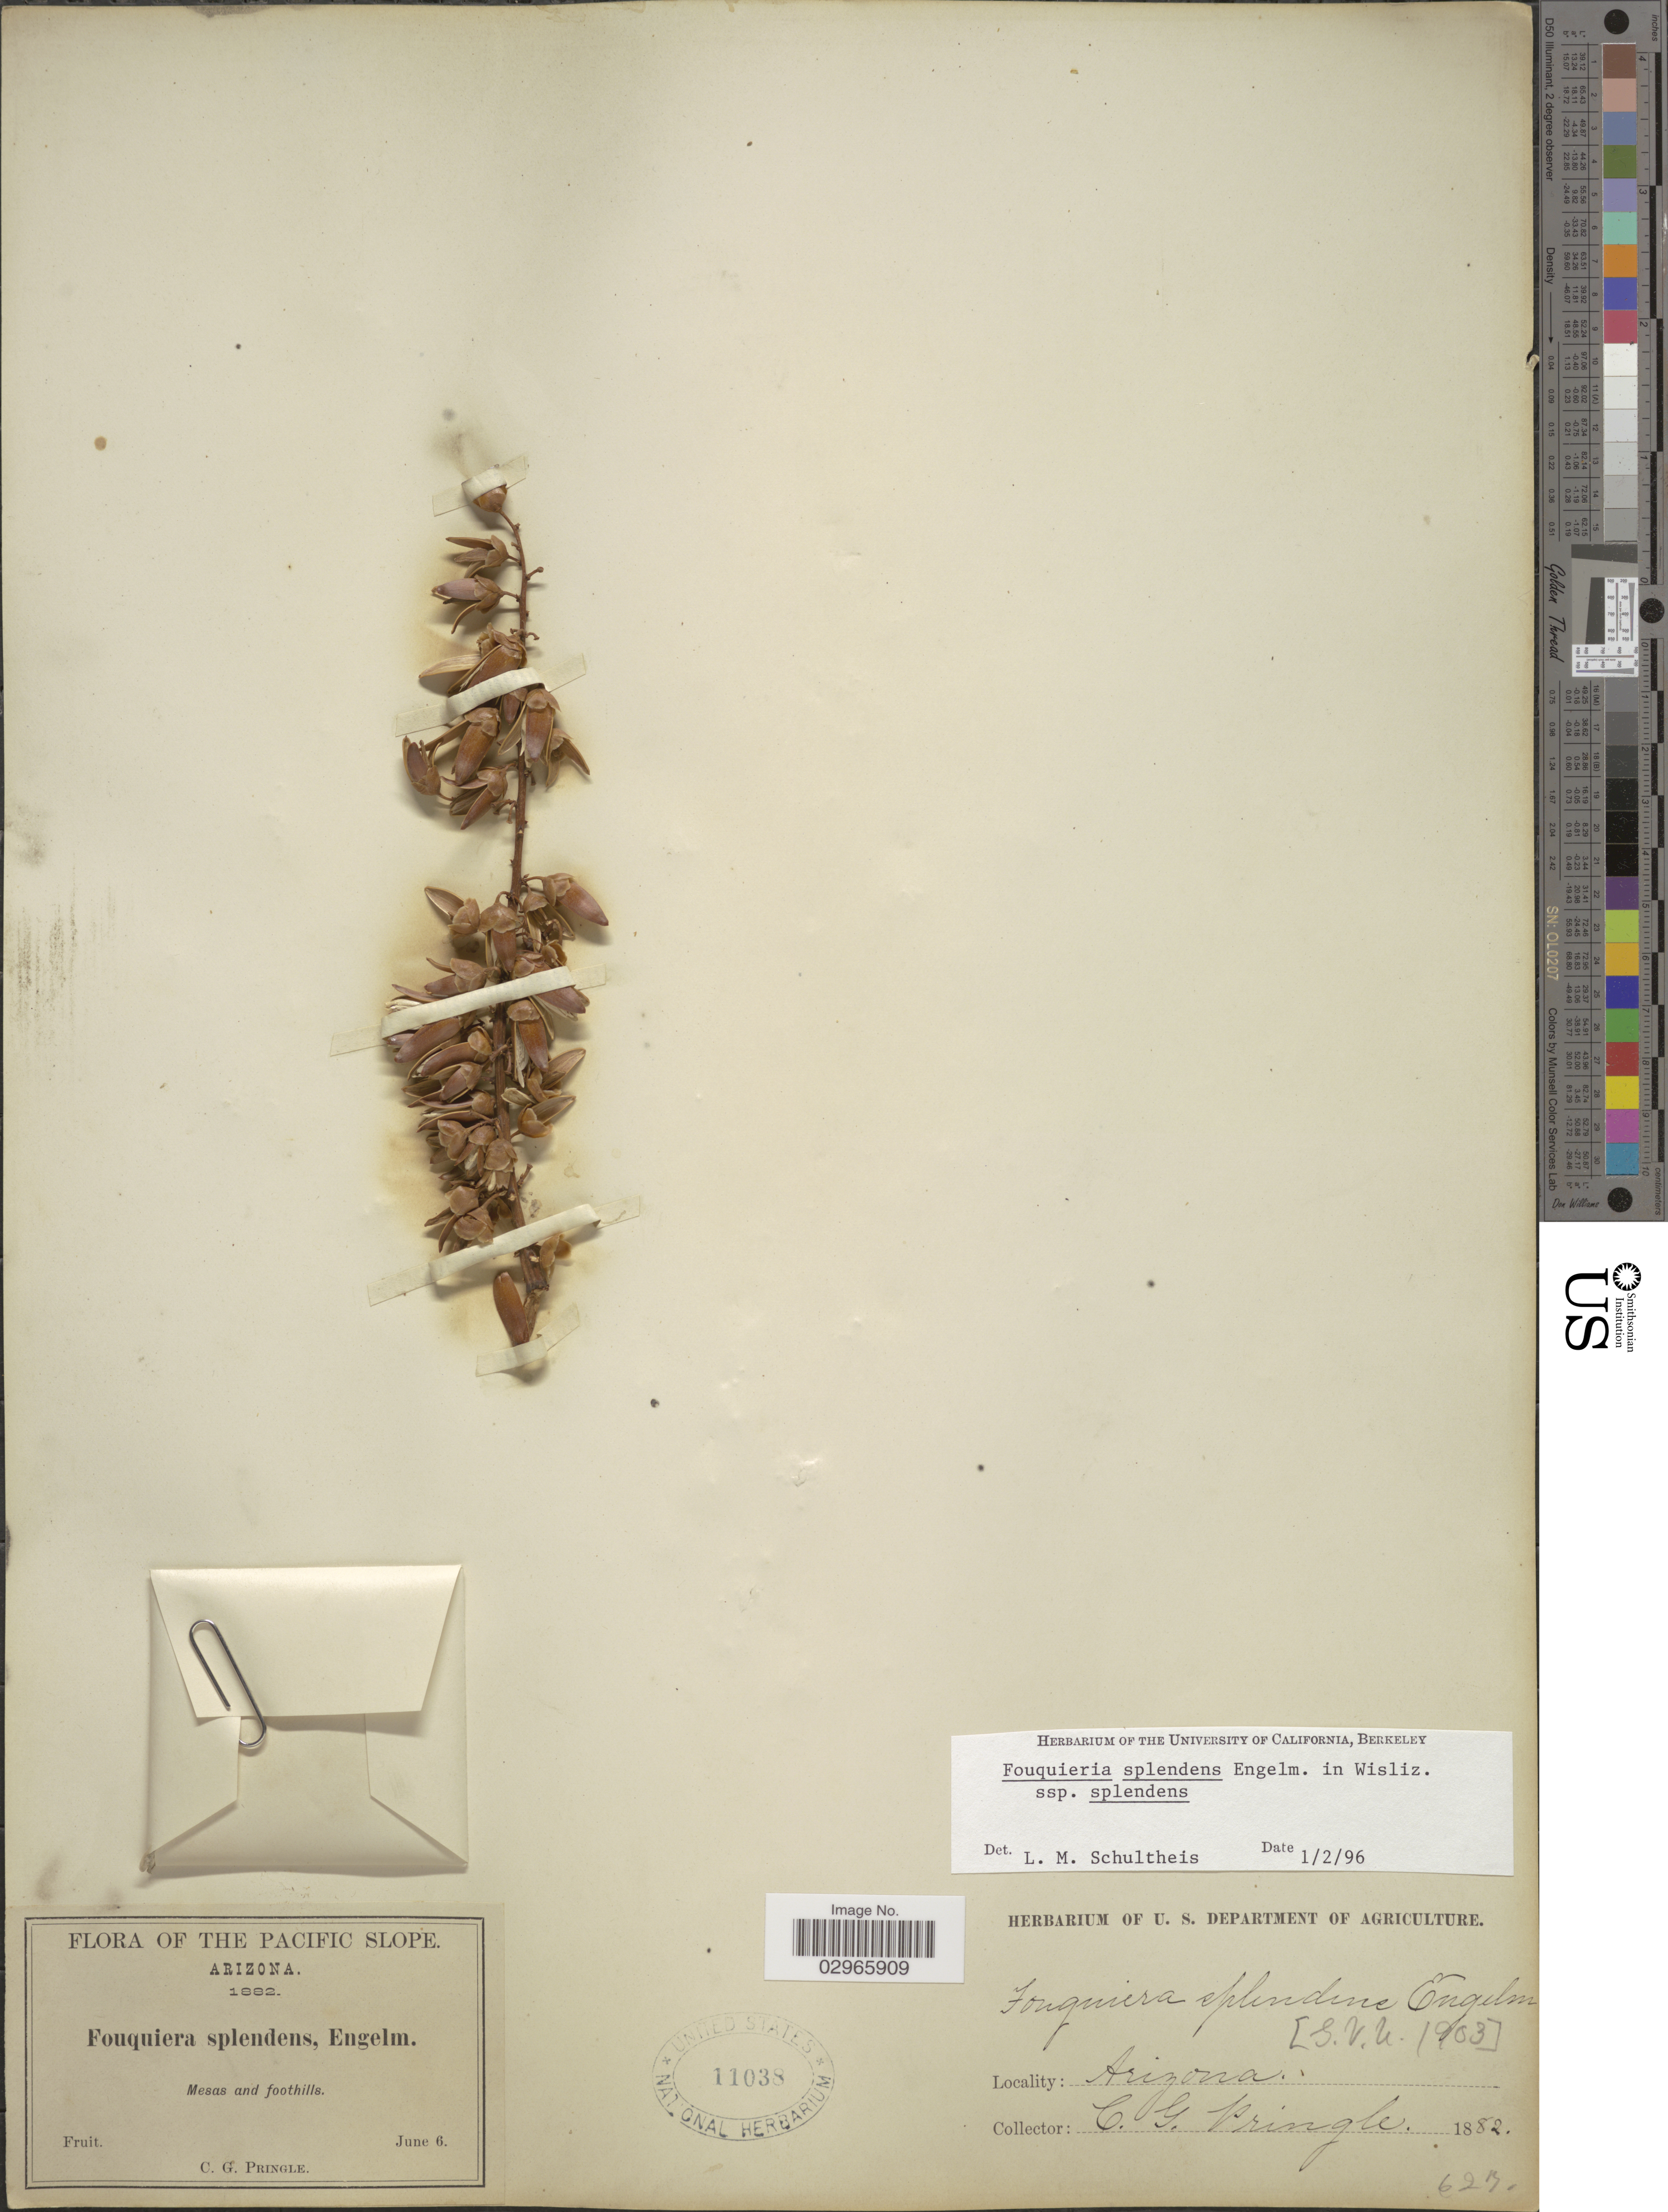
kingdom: Plantae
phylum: Tracheophyta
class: Magnoliopsida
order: Ericales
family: Fouquieriaceae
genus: Fouquieria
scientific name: Fouquieria splendens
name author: Engelm.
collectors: C. G. Pringle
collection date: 1882-06-06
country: United States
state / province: Arizona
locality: Pacific Slope. Mesas and foothills.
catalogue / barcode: US 11038